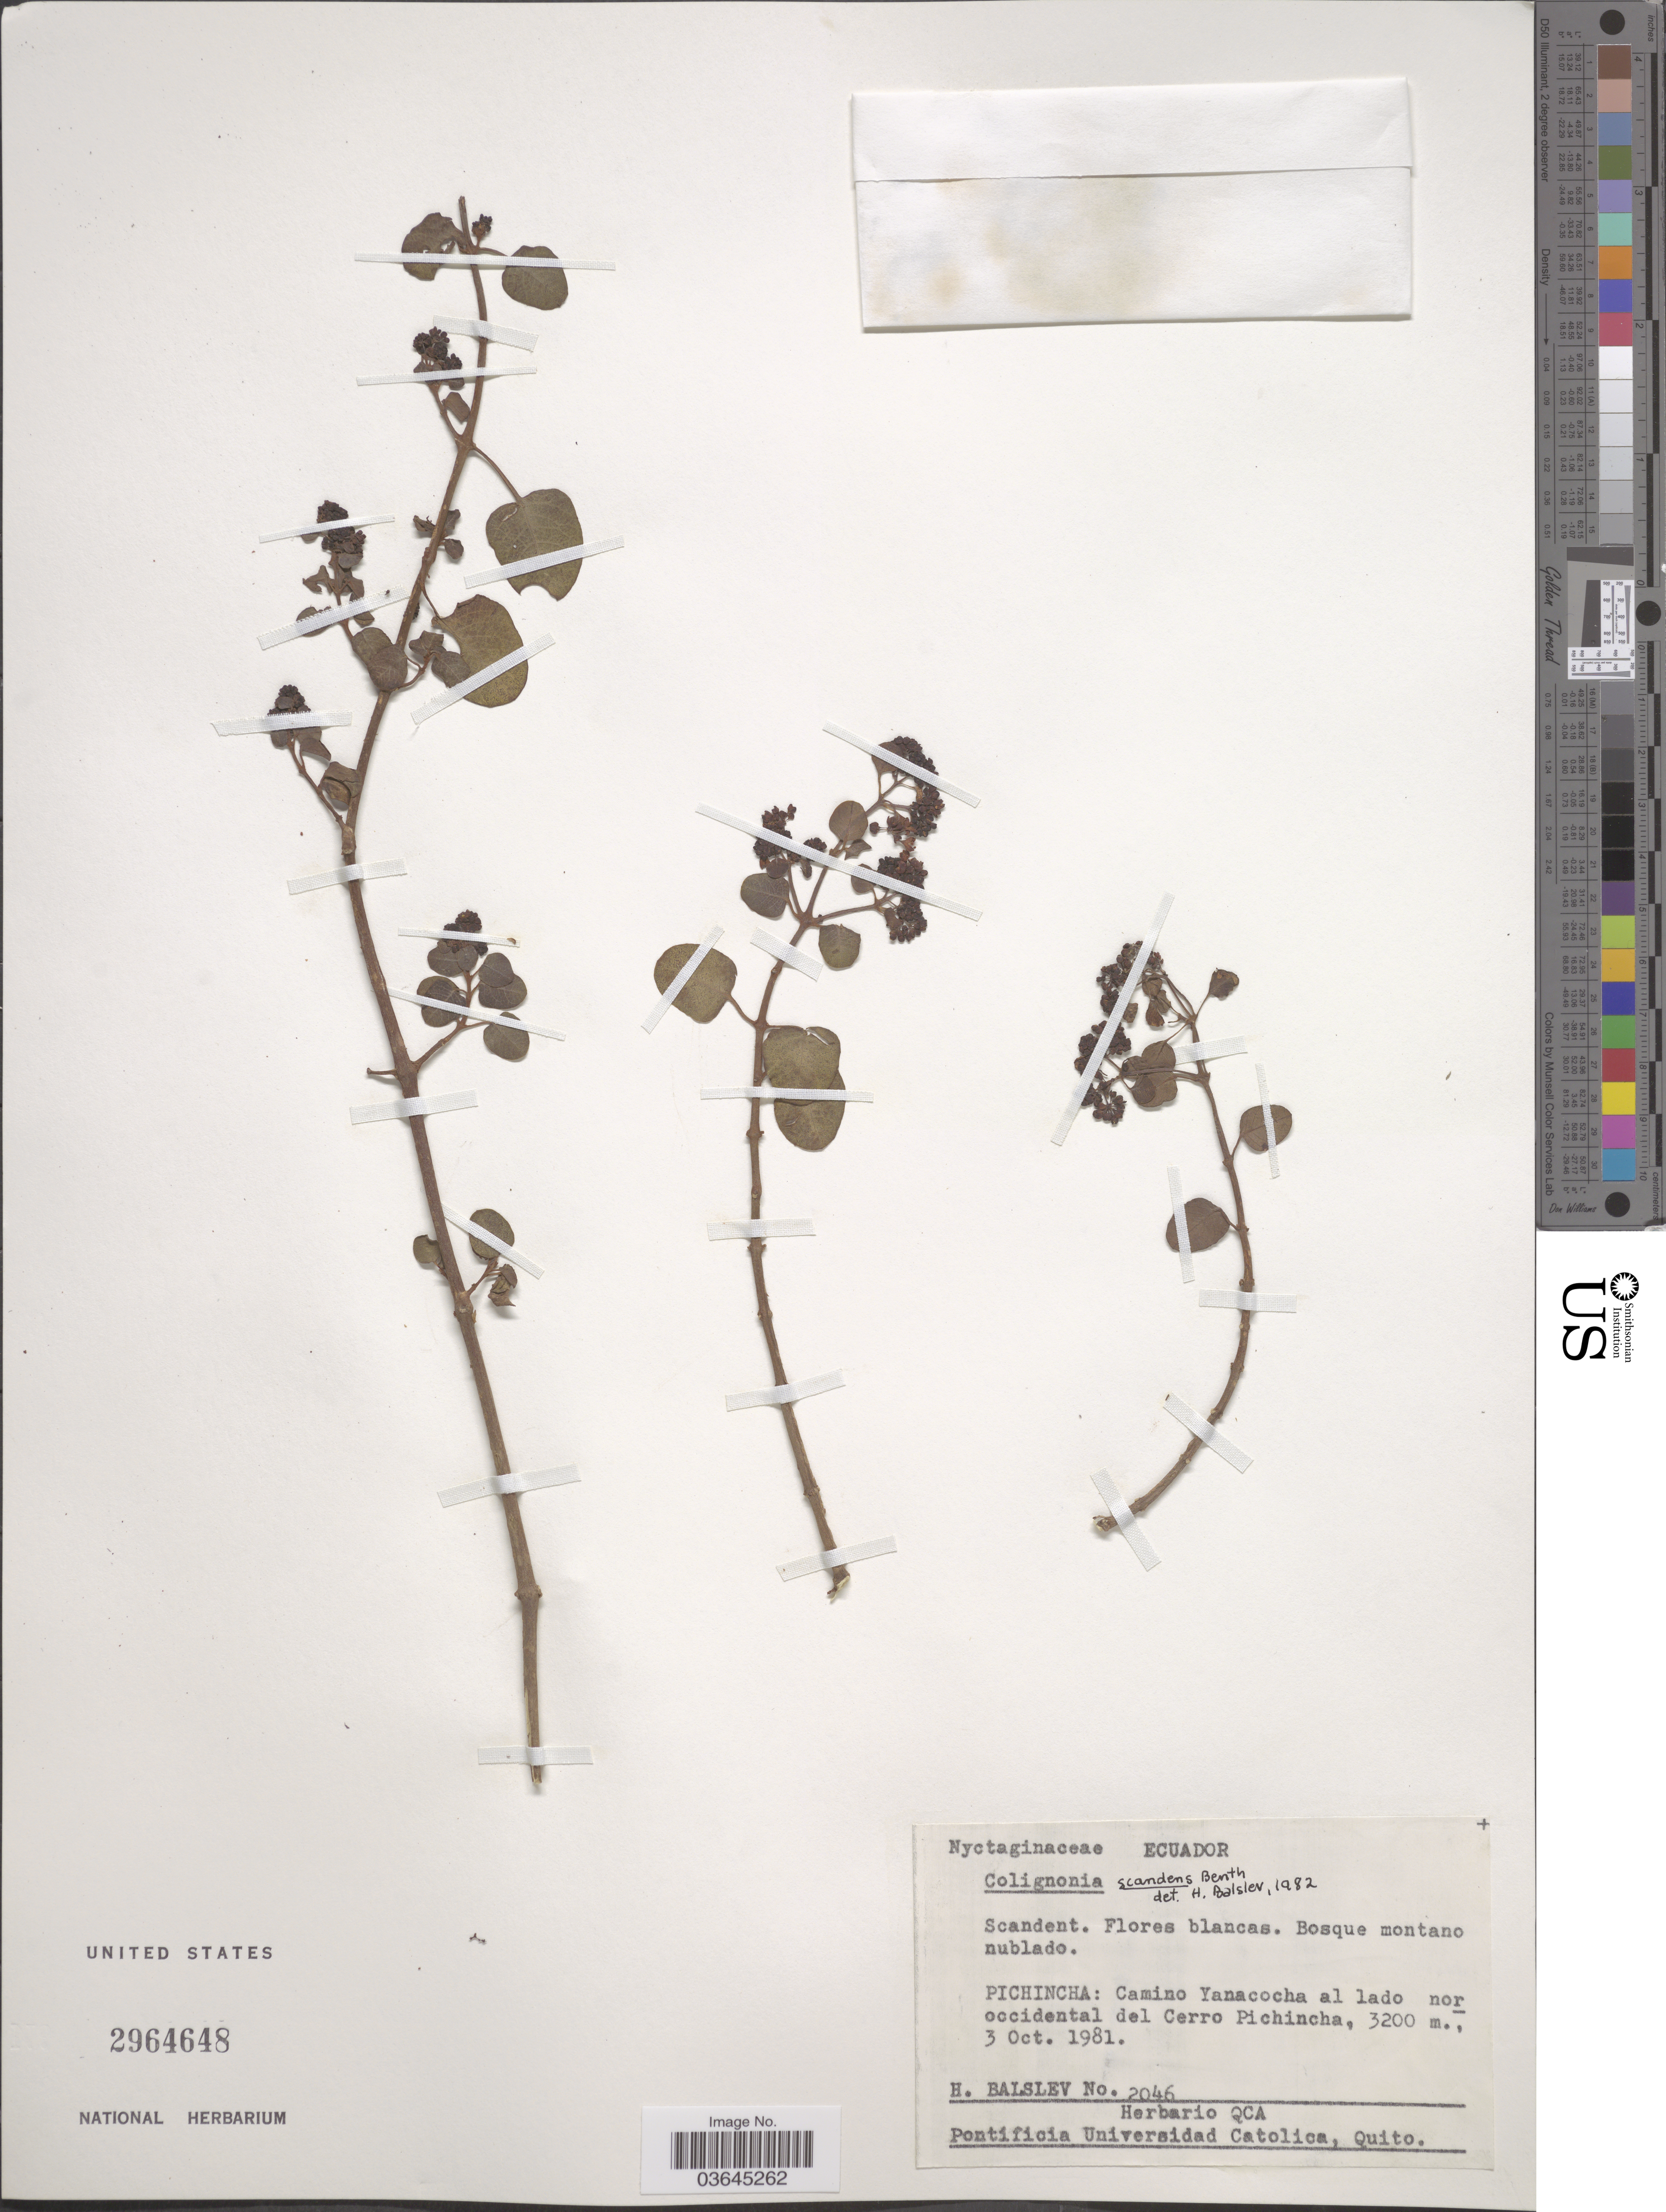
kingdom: Plantae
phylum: Tracheophyta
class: Magnoliopsida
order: Caryophyllales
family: Nyctaginaceae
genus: Colignonia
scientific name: Colignonia scandens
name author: Benth.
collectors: H. Balslev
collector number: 2046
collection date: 1981-10-03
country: Ecuador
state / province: Pichincha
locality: Camino Yanacocha al lado noroccidental del Cerro Pichincha.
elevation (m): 3200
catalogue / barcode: US 2964648